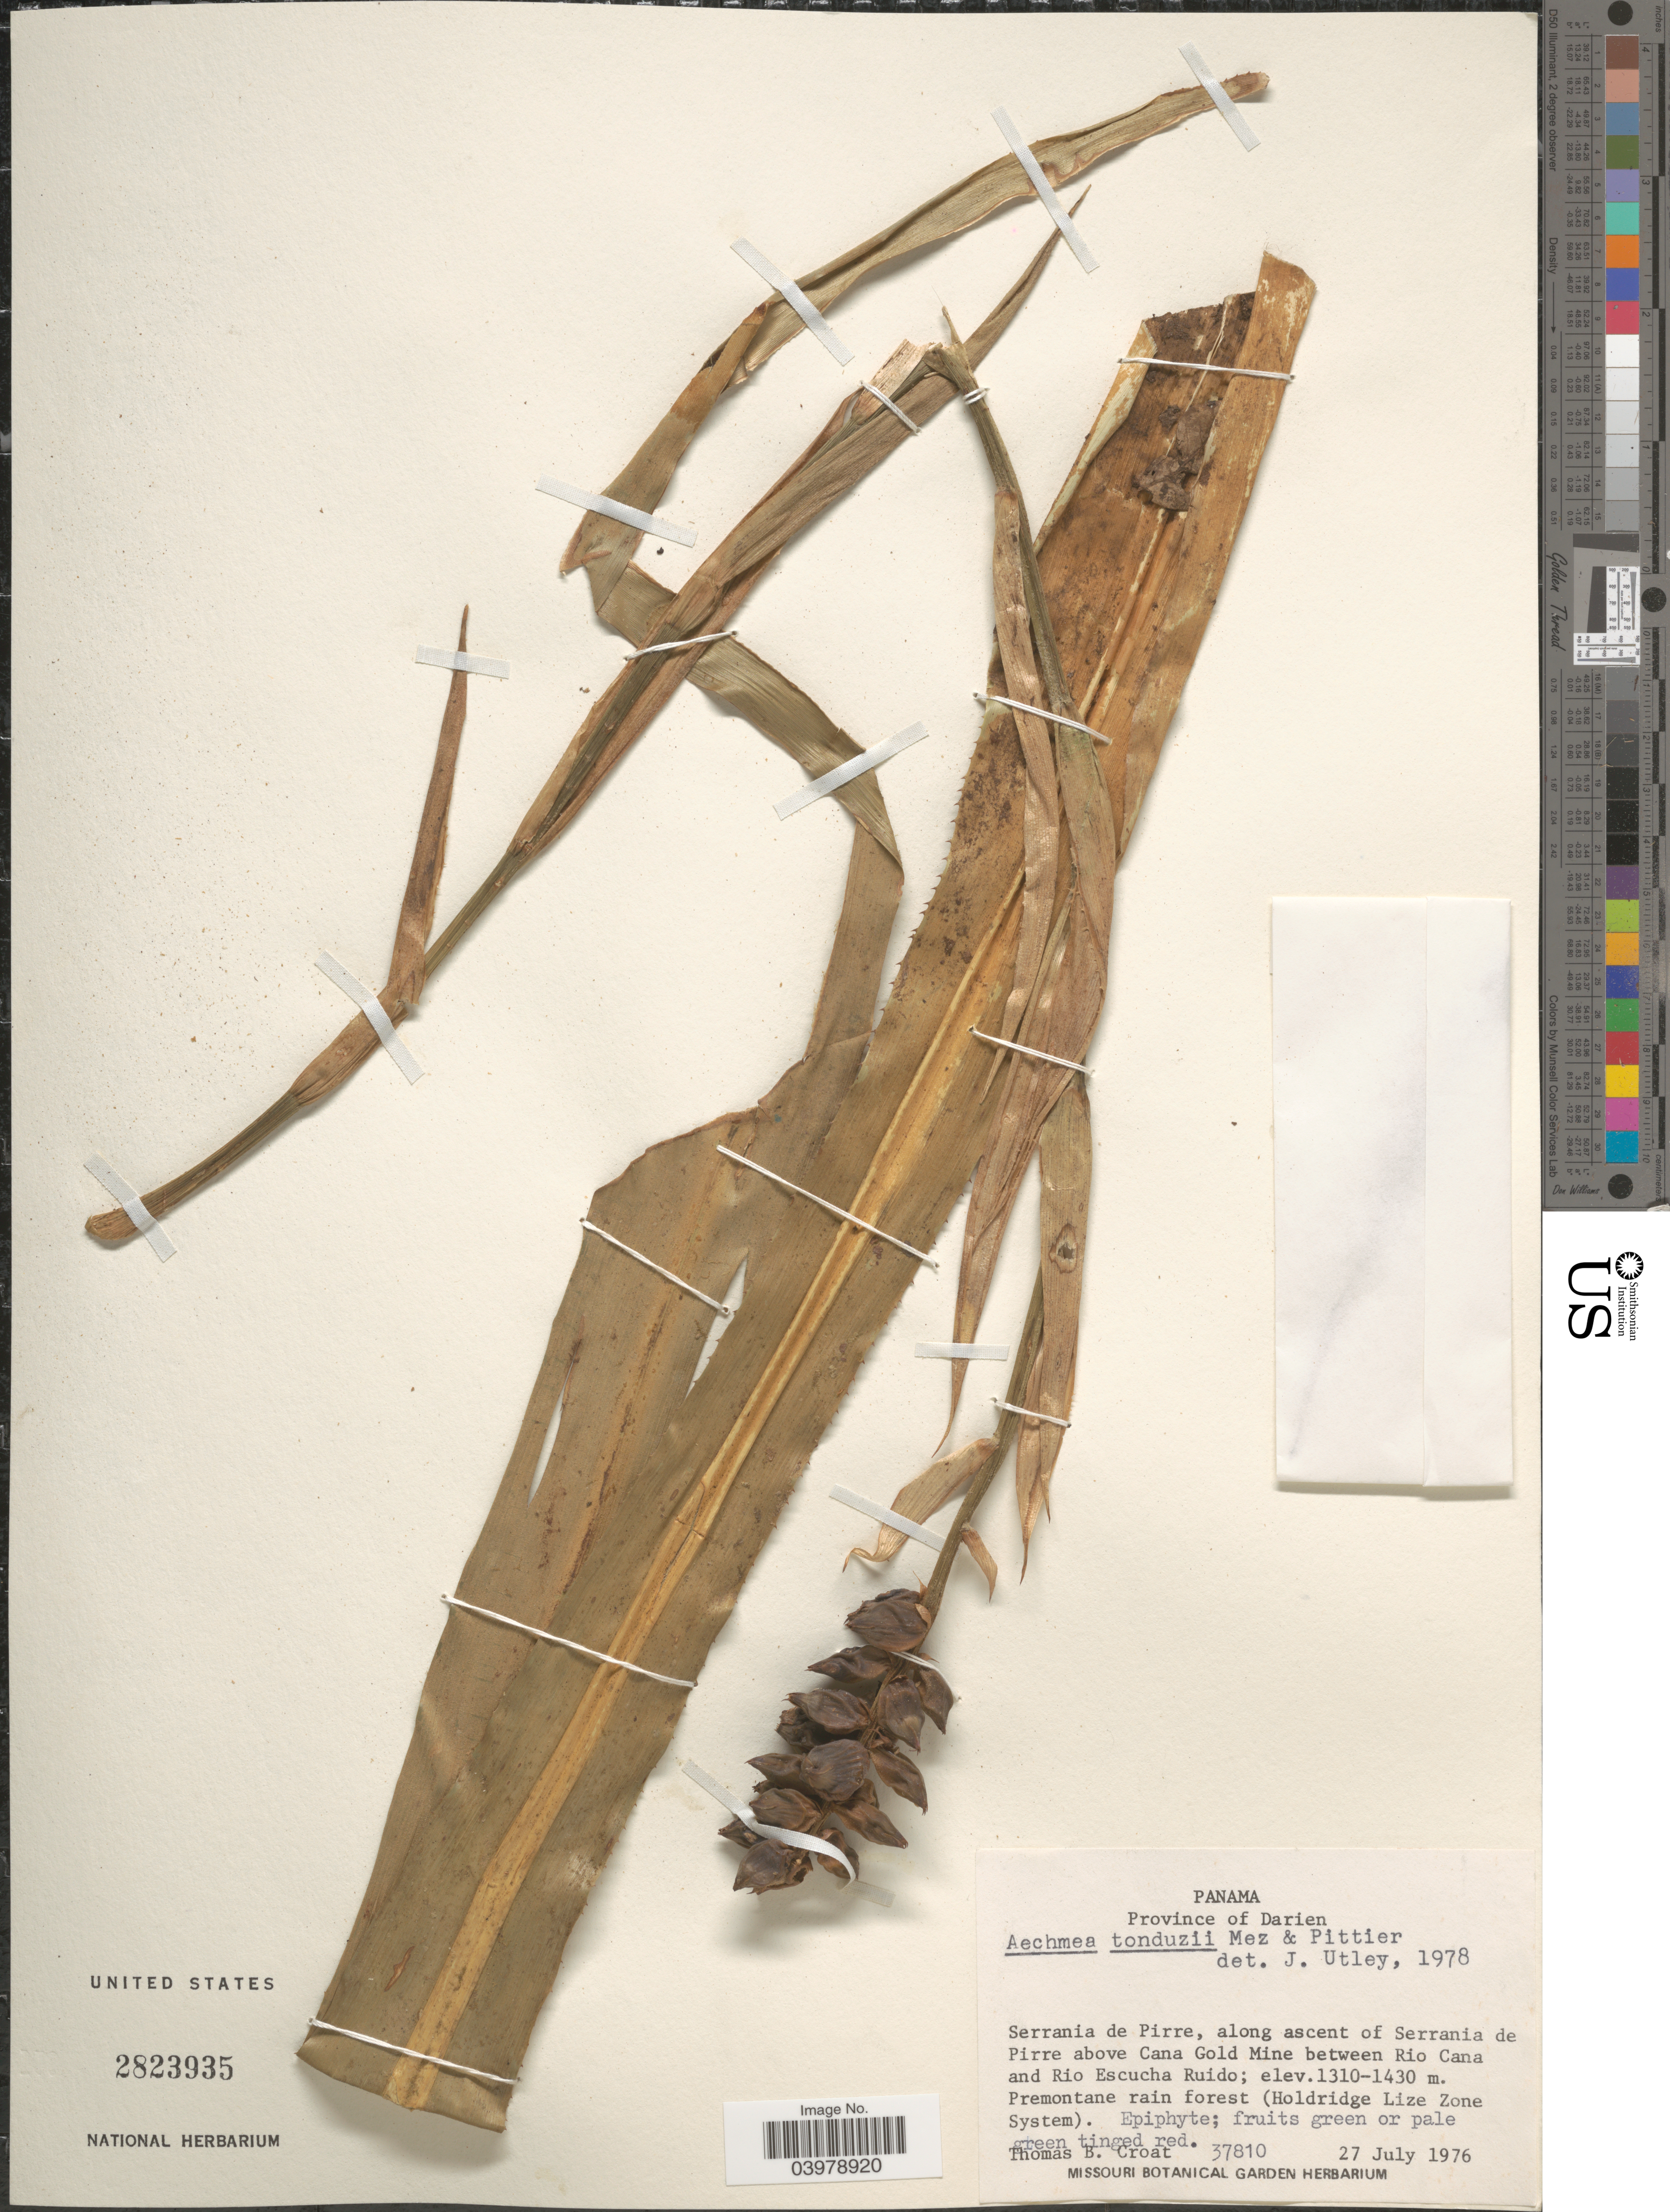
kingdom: Plantae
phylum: Tracheophyta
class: Liliopsida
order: Poales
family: Bromeliaceae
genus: Aechmea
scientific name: Aechmea tonduzii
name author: Mez & Pittier ex Mez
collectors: T. B. Croat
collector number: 37810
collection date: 1976-07-27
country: Panama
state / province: Darien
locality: Serrania de Pirre, along ascent of Serrania de Pirre above Cana Gold Mine between Rio Cana and Rio Escucha Ruido; (Holdridge Lize Zone System)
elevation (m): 1310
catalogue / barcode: US 2823935